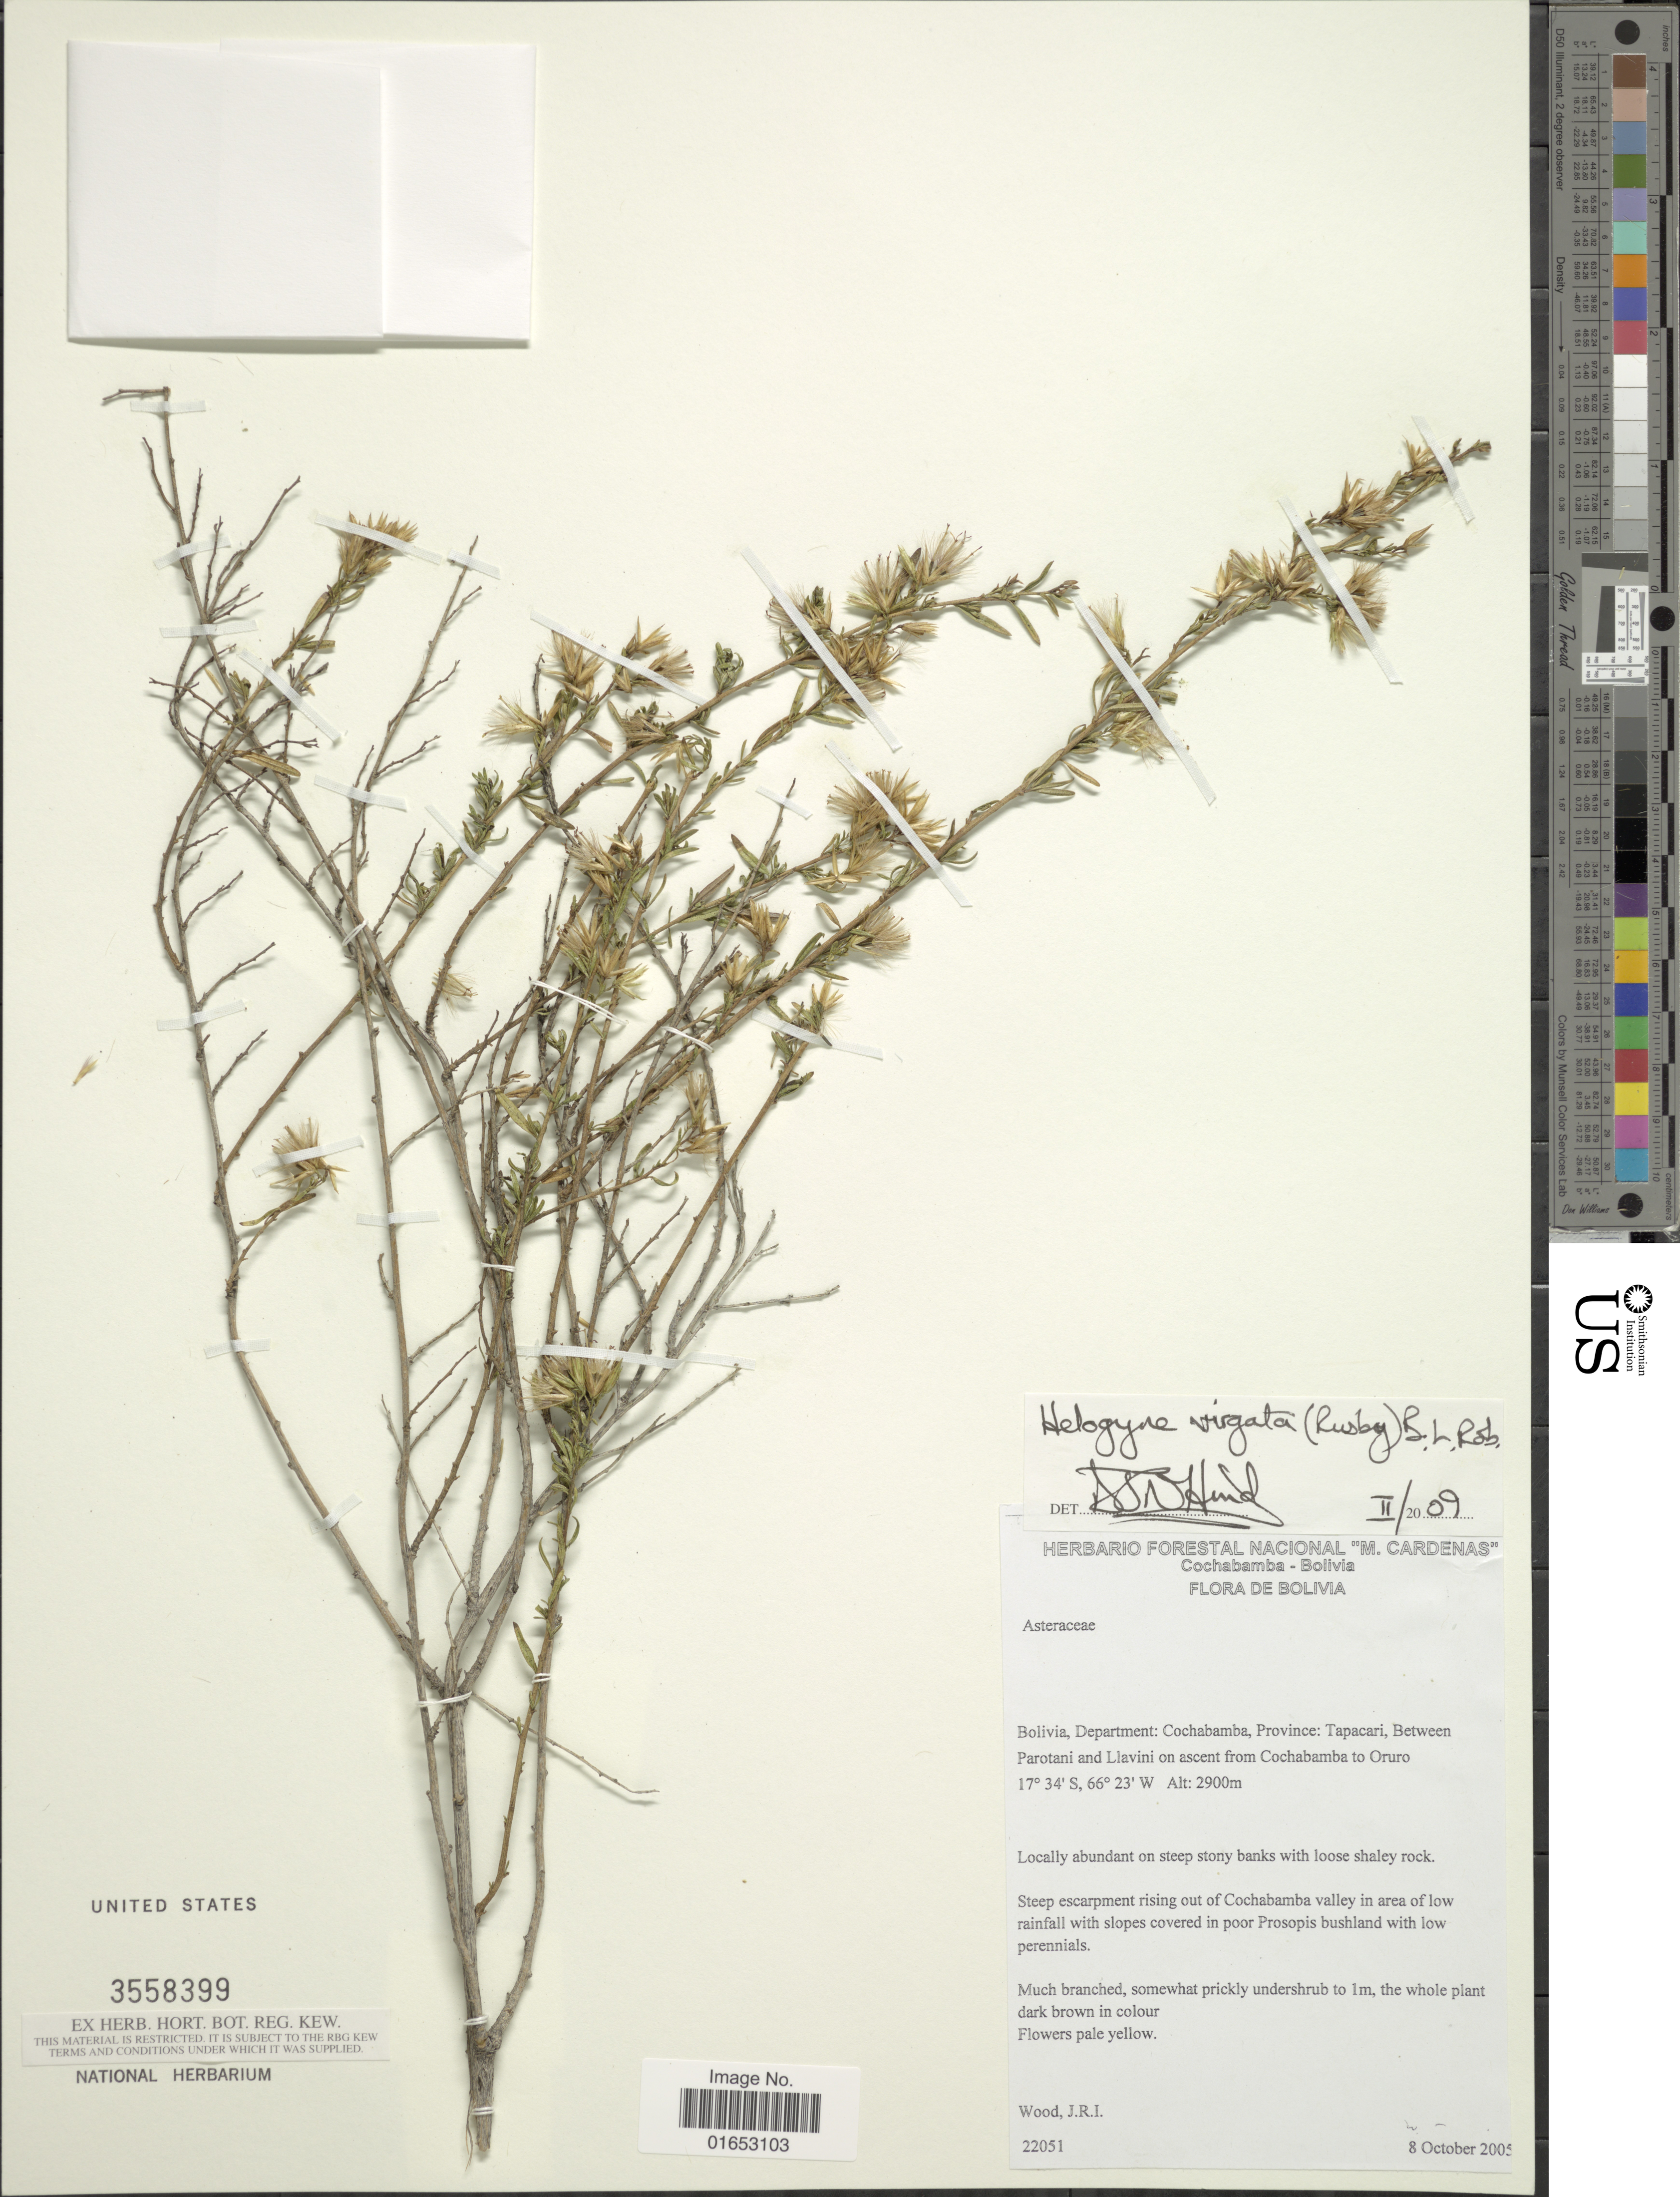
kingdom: Plantae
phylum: Tracheophyta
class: Magnoliopsida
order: Asterales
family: Asteraceae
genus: Helogyne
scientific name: Helogyne virgata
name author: (Rusby) B.L. Rob.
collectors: J. R. I. Wood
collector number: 22051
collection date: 2005-10-08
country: Bolivia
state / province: Cochabamba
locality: Province: Tapacari, Between Parotani and Llavini on ascent from Cochabamba to Oruro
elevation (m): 2900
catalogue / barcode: US 3558399